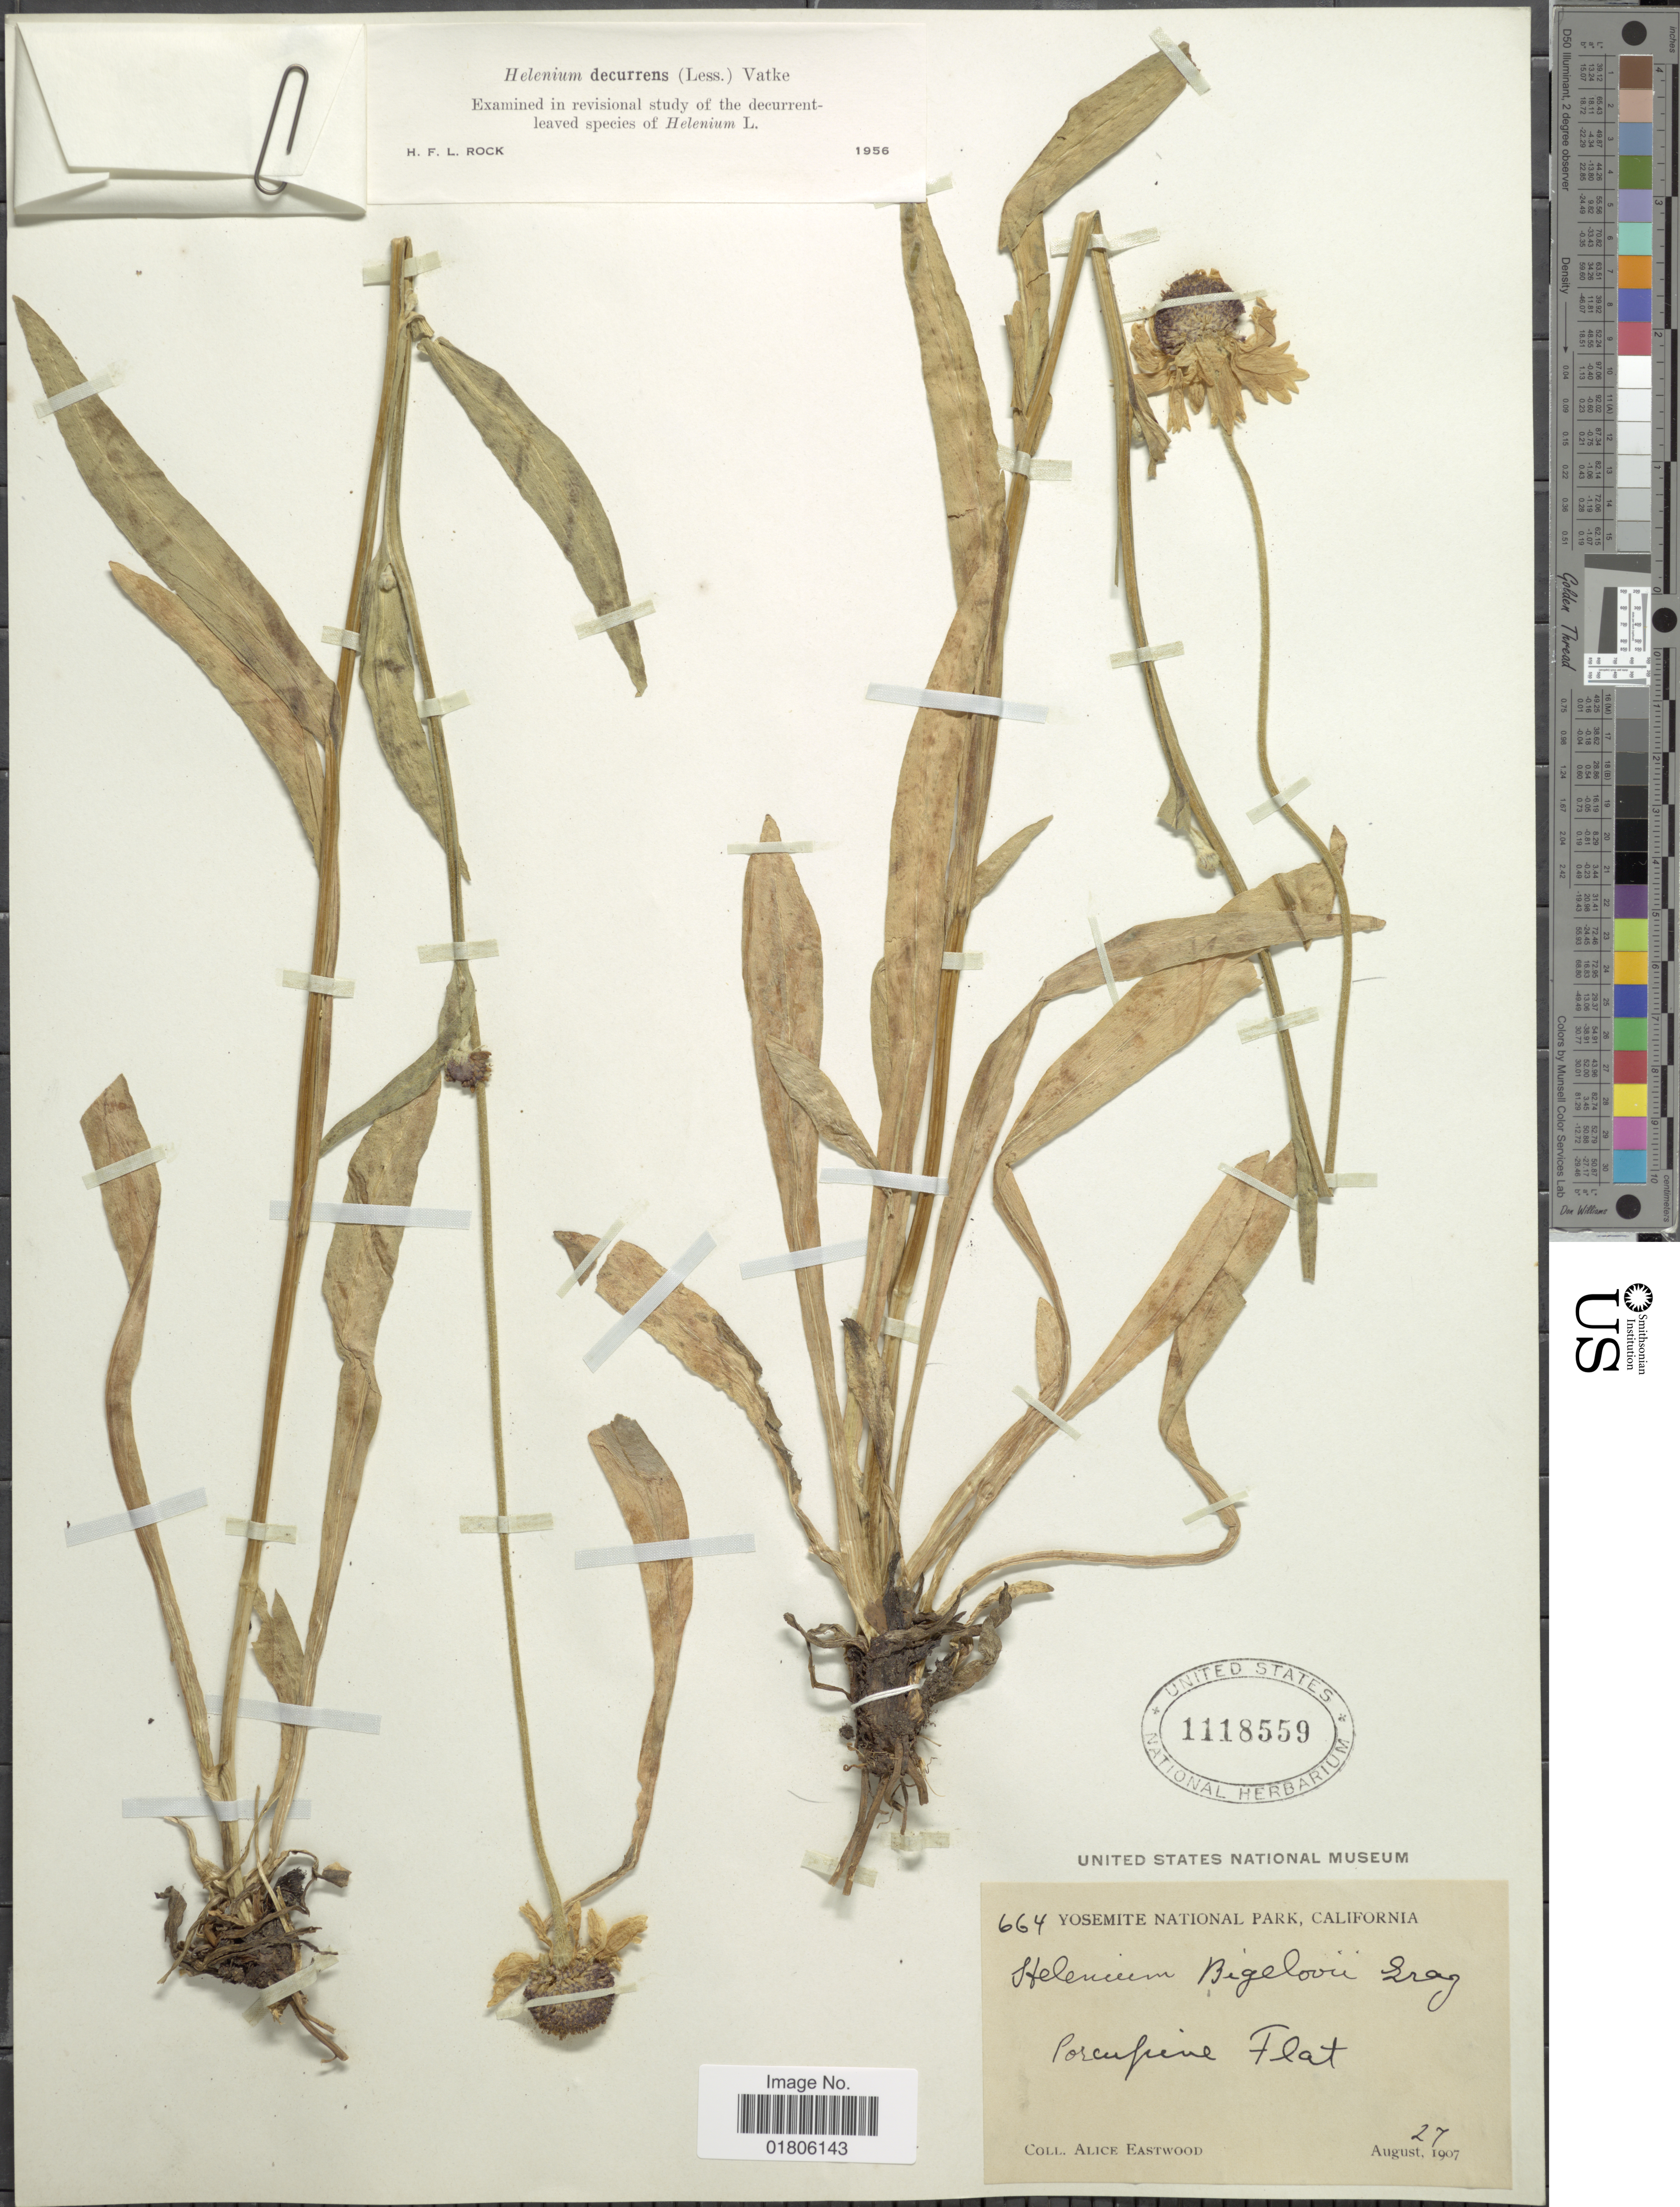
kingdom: Plantae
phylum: Tracheophyta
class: Magnoliopsida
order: Asterales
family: Asteraceae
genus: Helenium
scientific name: Helenium bigelovii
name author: A. Gray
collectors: A. Eastwood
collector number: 64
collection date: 1907-08-27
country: United States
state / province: California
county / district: Mariposa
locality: Porcupine Flat. Yosemite National Park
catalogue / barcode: US 1118559